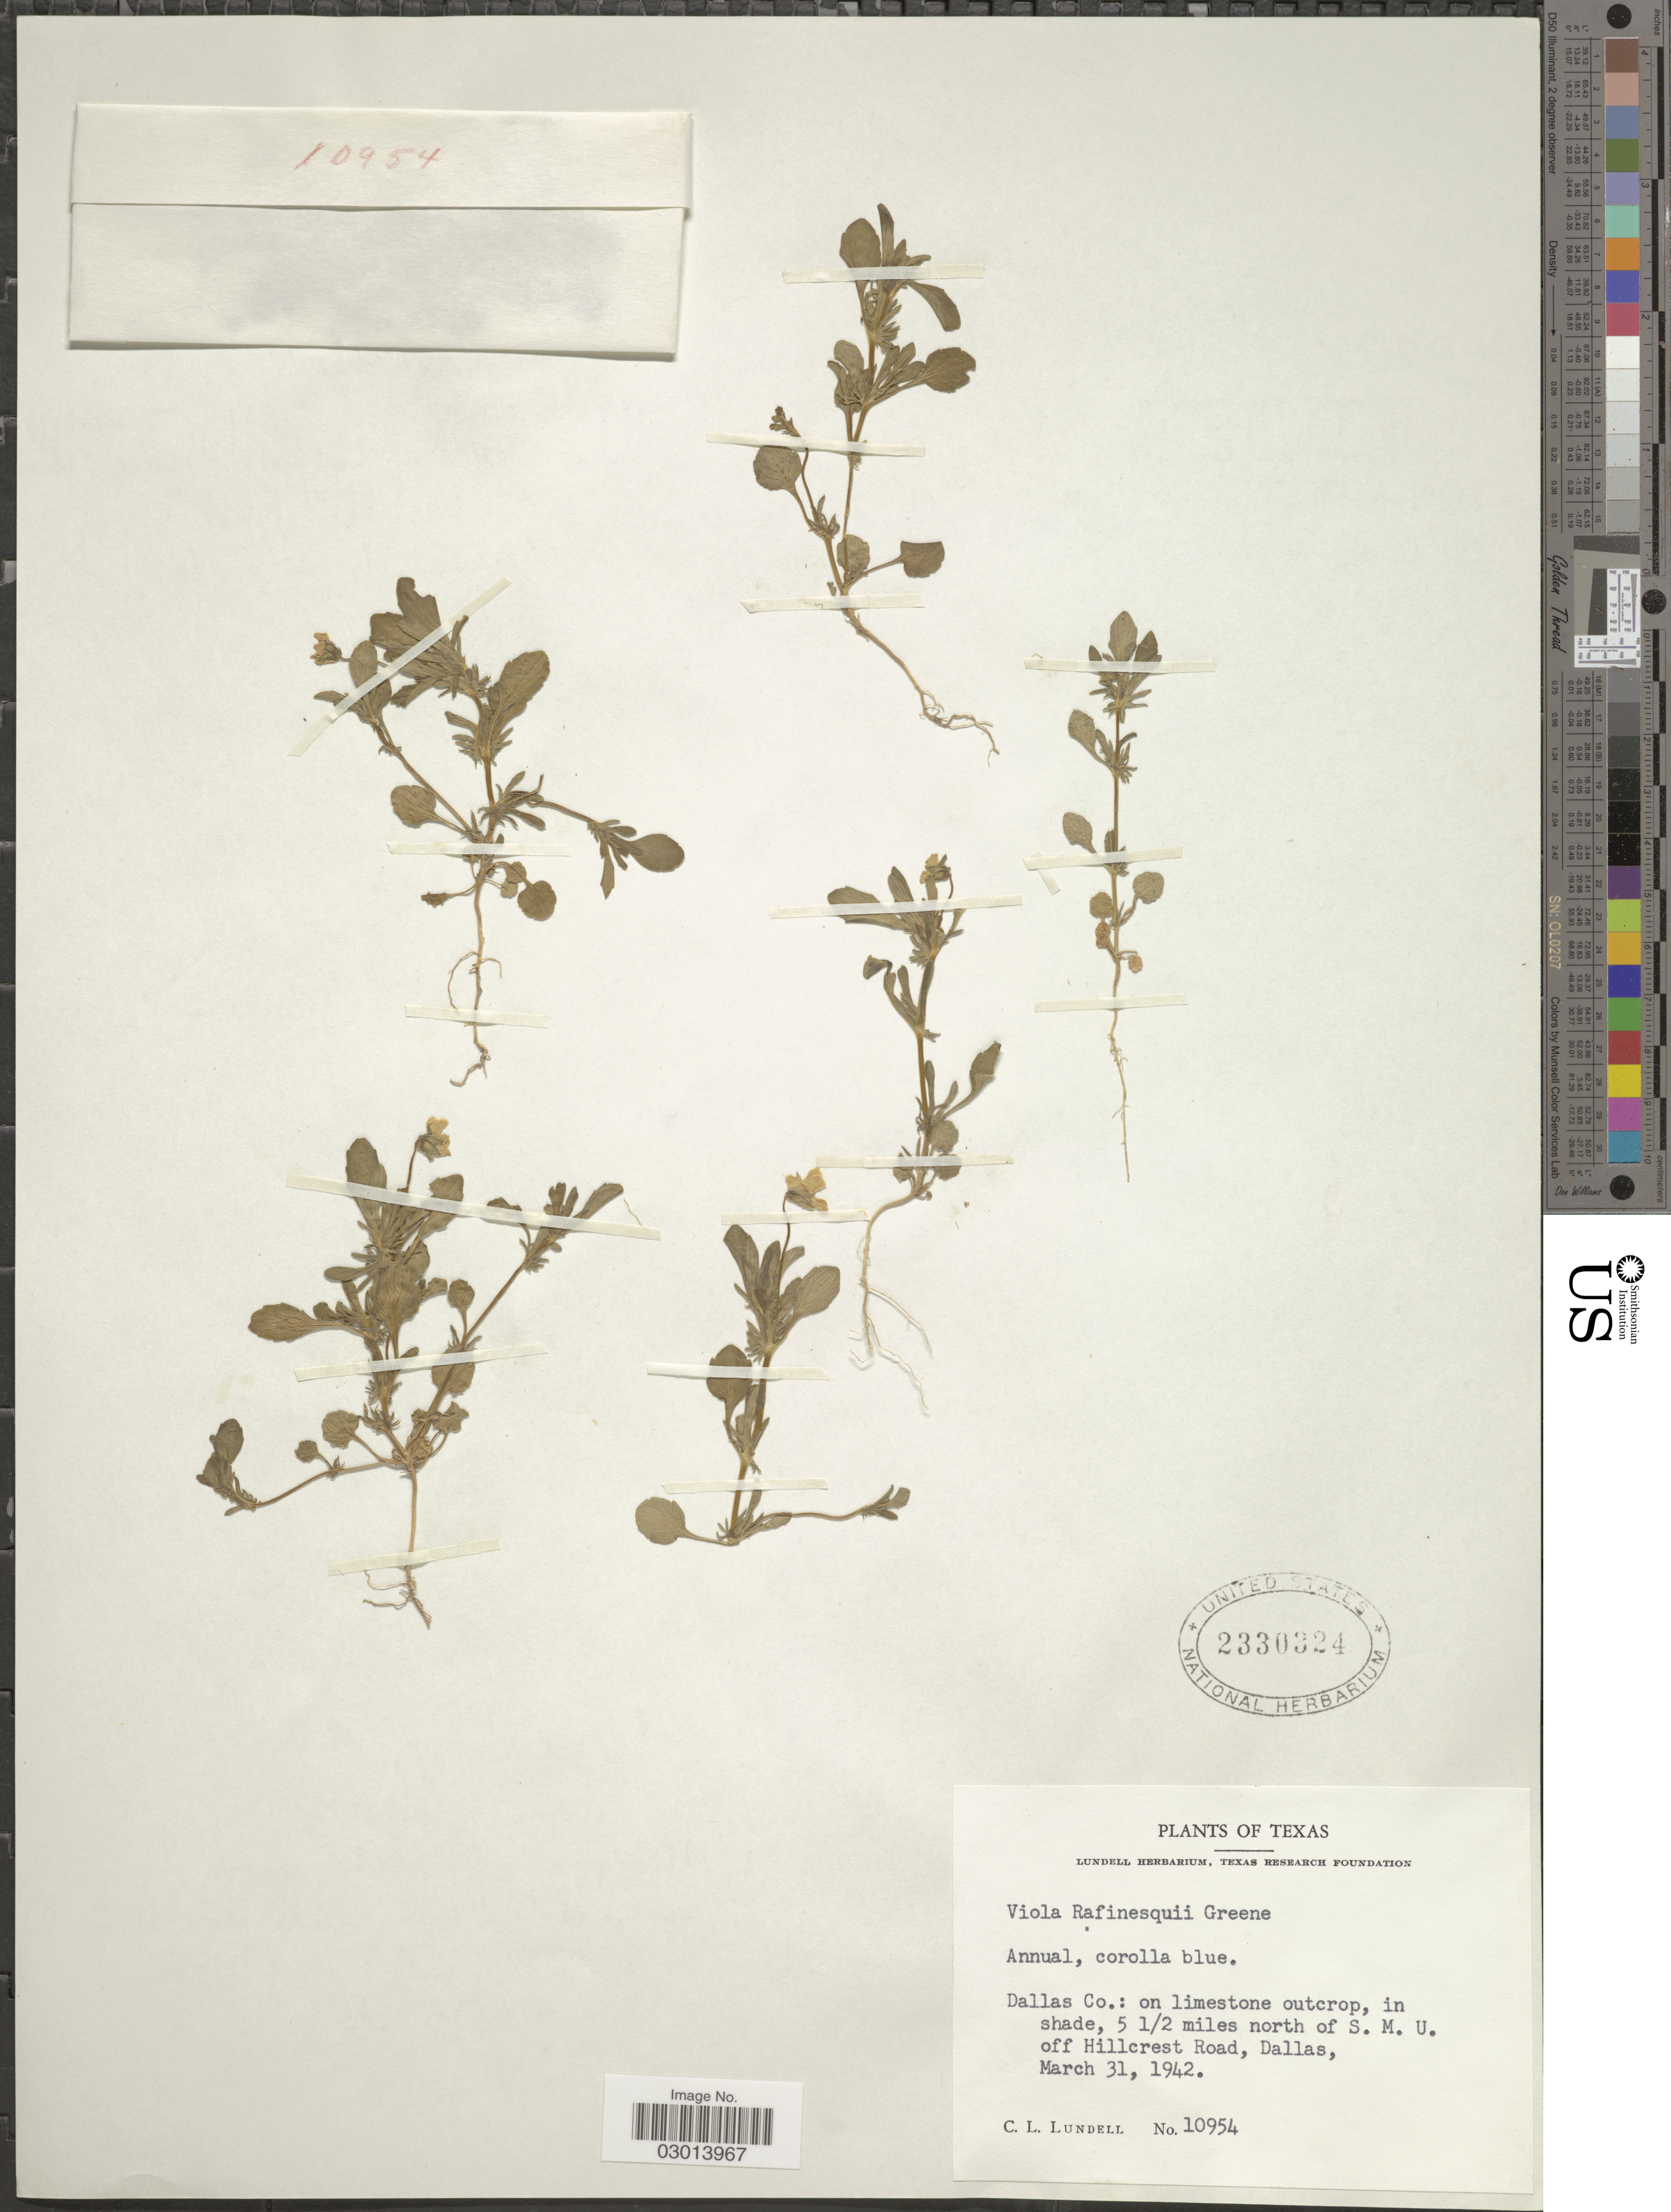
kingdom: Plantae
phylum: Tracheophyta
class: Magnoliopsida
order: Malpighiales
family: Violaceae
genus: Viola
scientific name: Viola rafinesquei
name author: Greene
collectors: C. L. Lundell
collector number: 10954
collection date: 1942-03-31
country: United States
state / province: Texas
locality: Dallas Co.: on limestone outcrop, in shade, 5 1/2 miles north of S.M.U. off Hillcrest Road, Dallas.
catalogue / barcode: US 2330324